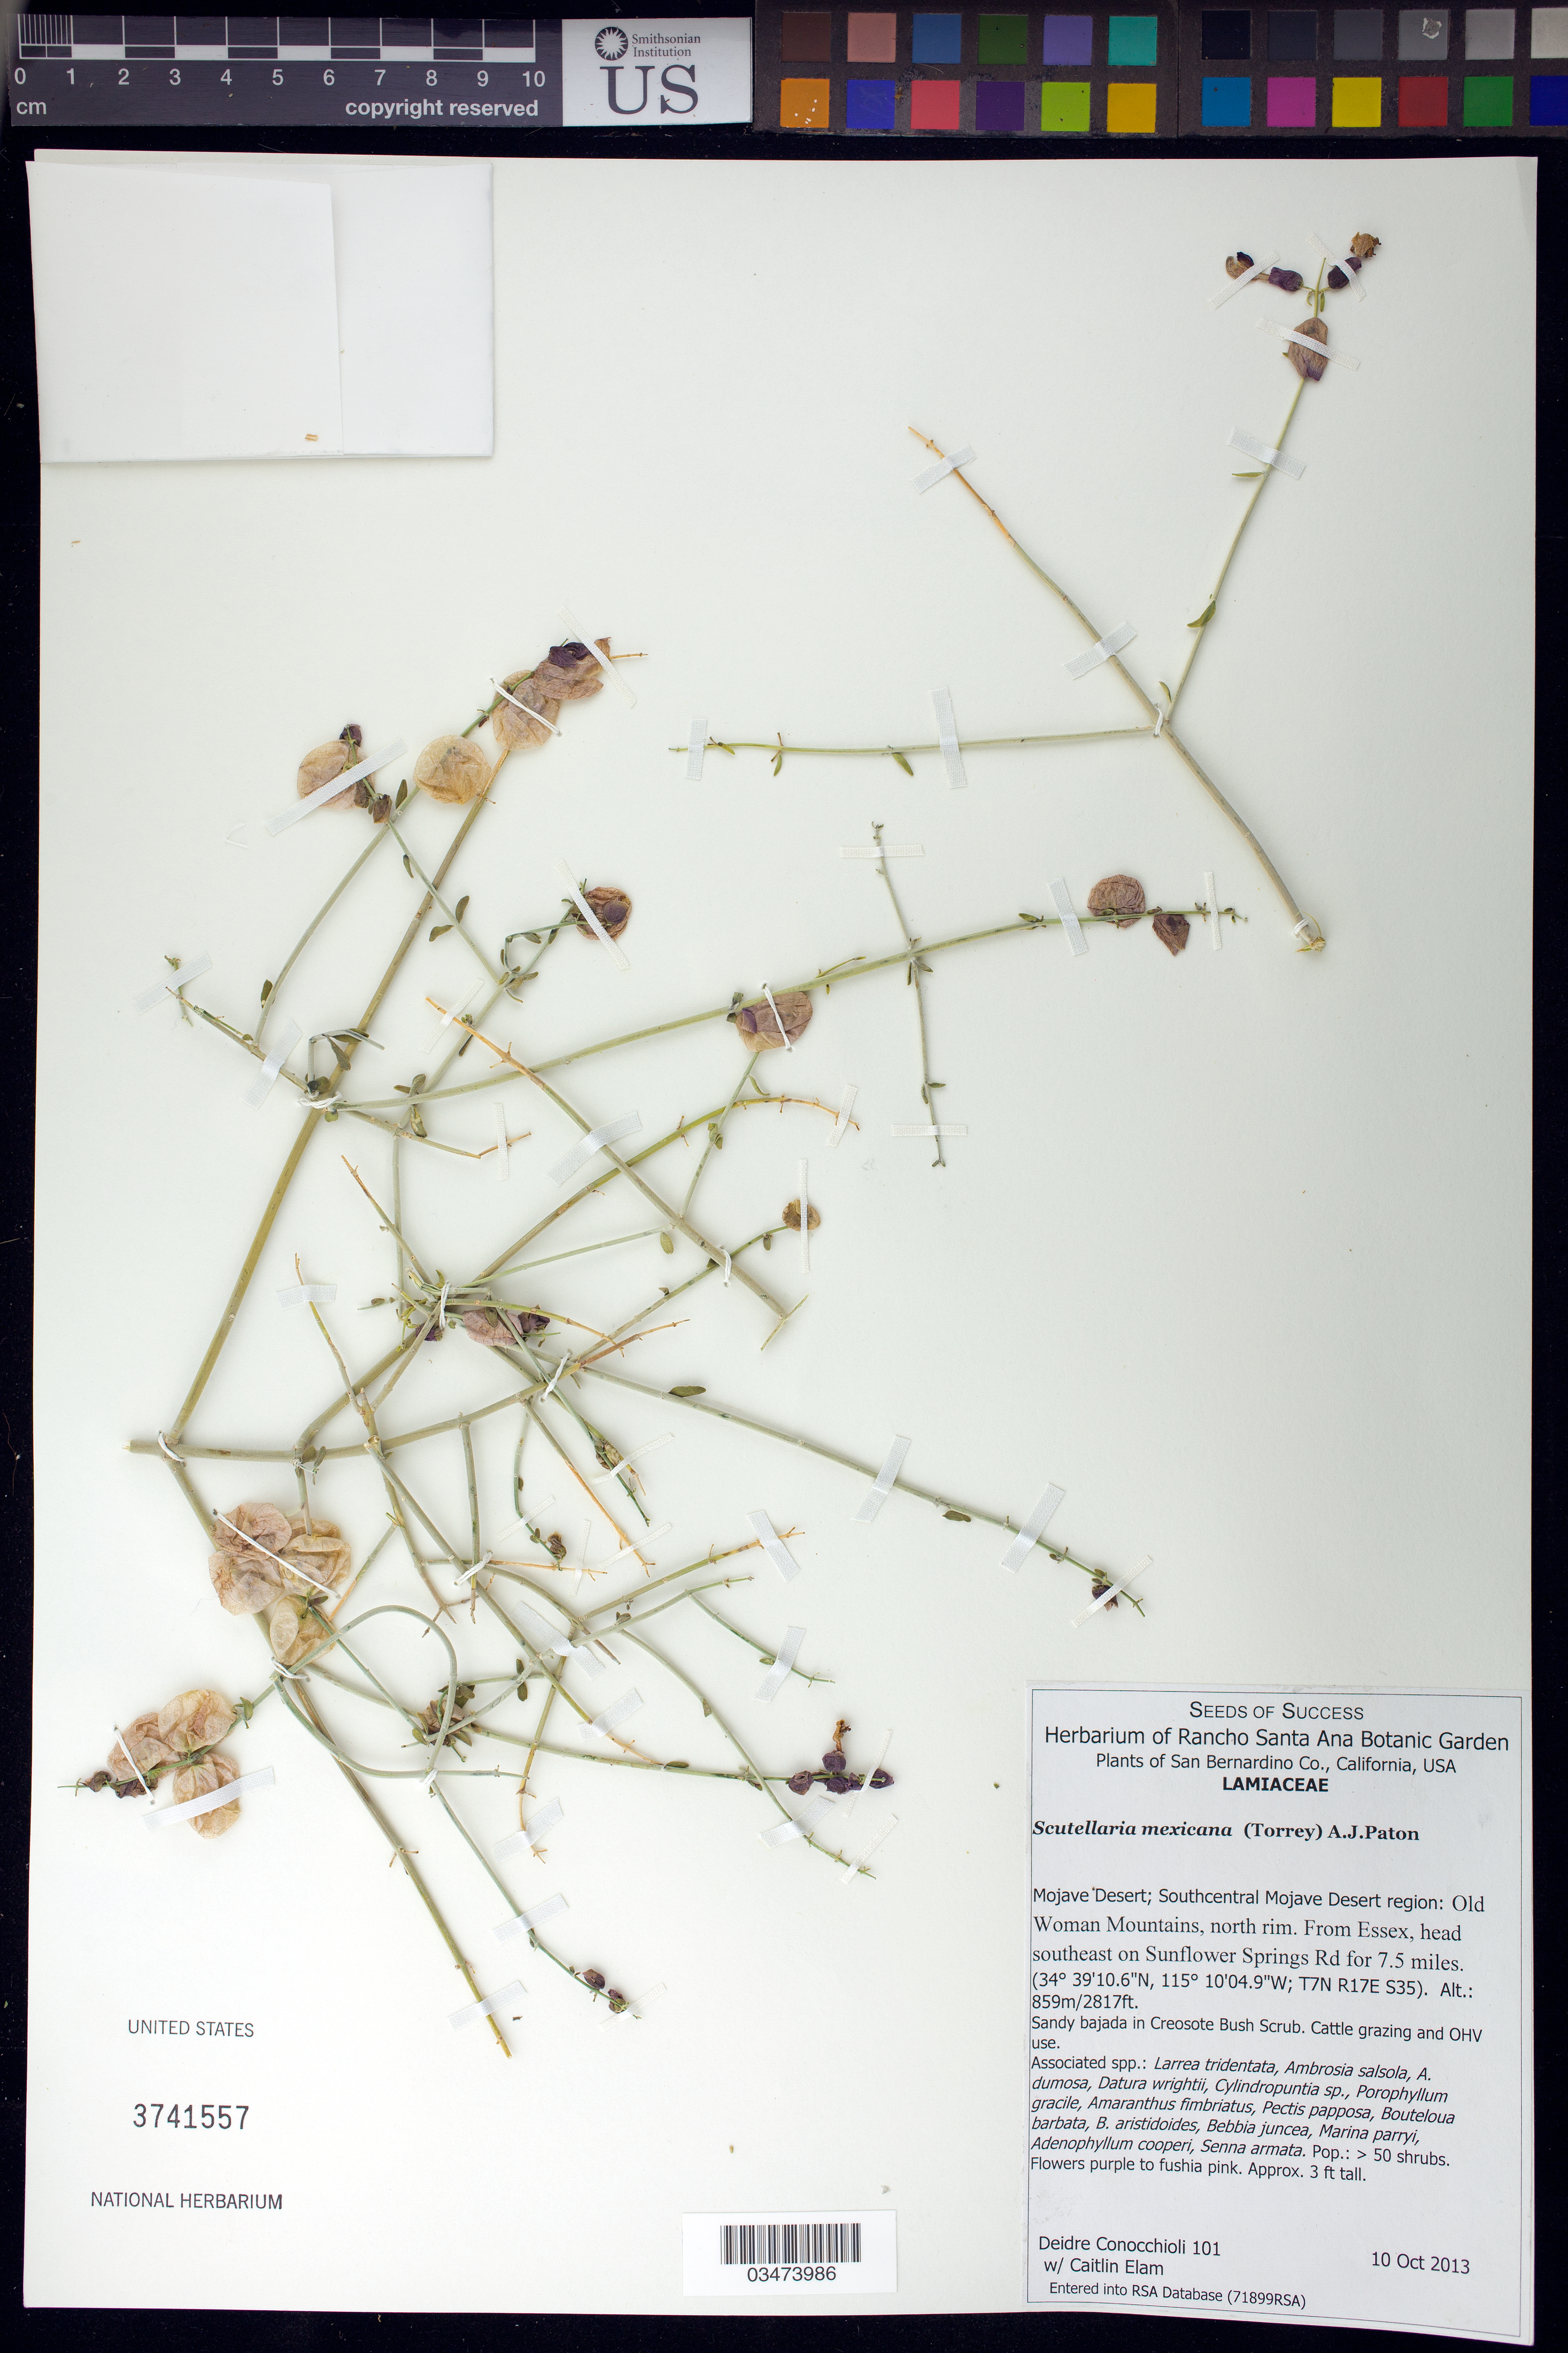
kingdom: Plantae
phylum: Tracheophyta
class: Magnoliopsida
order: Lamiales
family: Lamiaceae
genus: Scutellaria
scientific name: Scutellaria mexicana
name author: (Torr.) A.J. Paton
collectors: D. Conocchioli & C. Elam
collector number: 101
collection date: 2013-10-10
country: United States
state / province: California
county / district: San Bernardino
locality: Mojave Desert, Southcentral region, Old Woman Mts. north rim. From Essex, head SE on Sunflower Springs Rd for 7.5 miles.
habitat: Sandy bajada in Creosote Bush Scrub. Associated species: Larrea tridentata, Ambrosia salsola, Datura wrightii, Porophyllum gracile, ect.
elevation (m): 859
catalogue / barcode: US 3741557